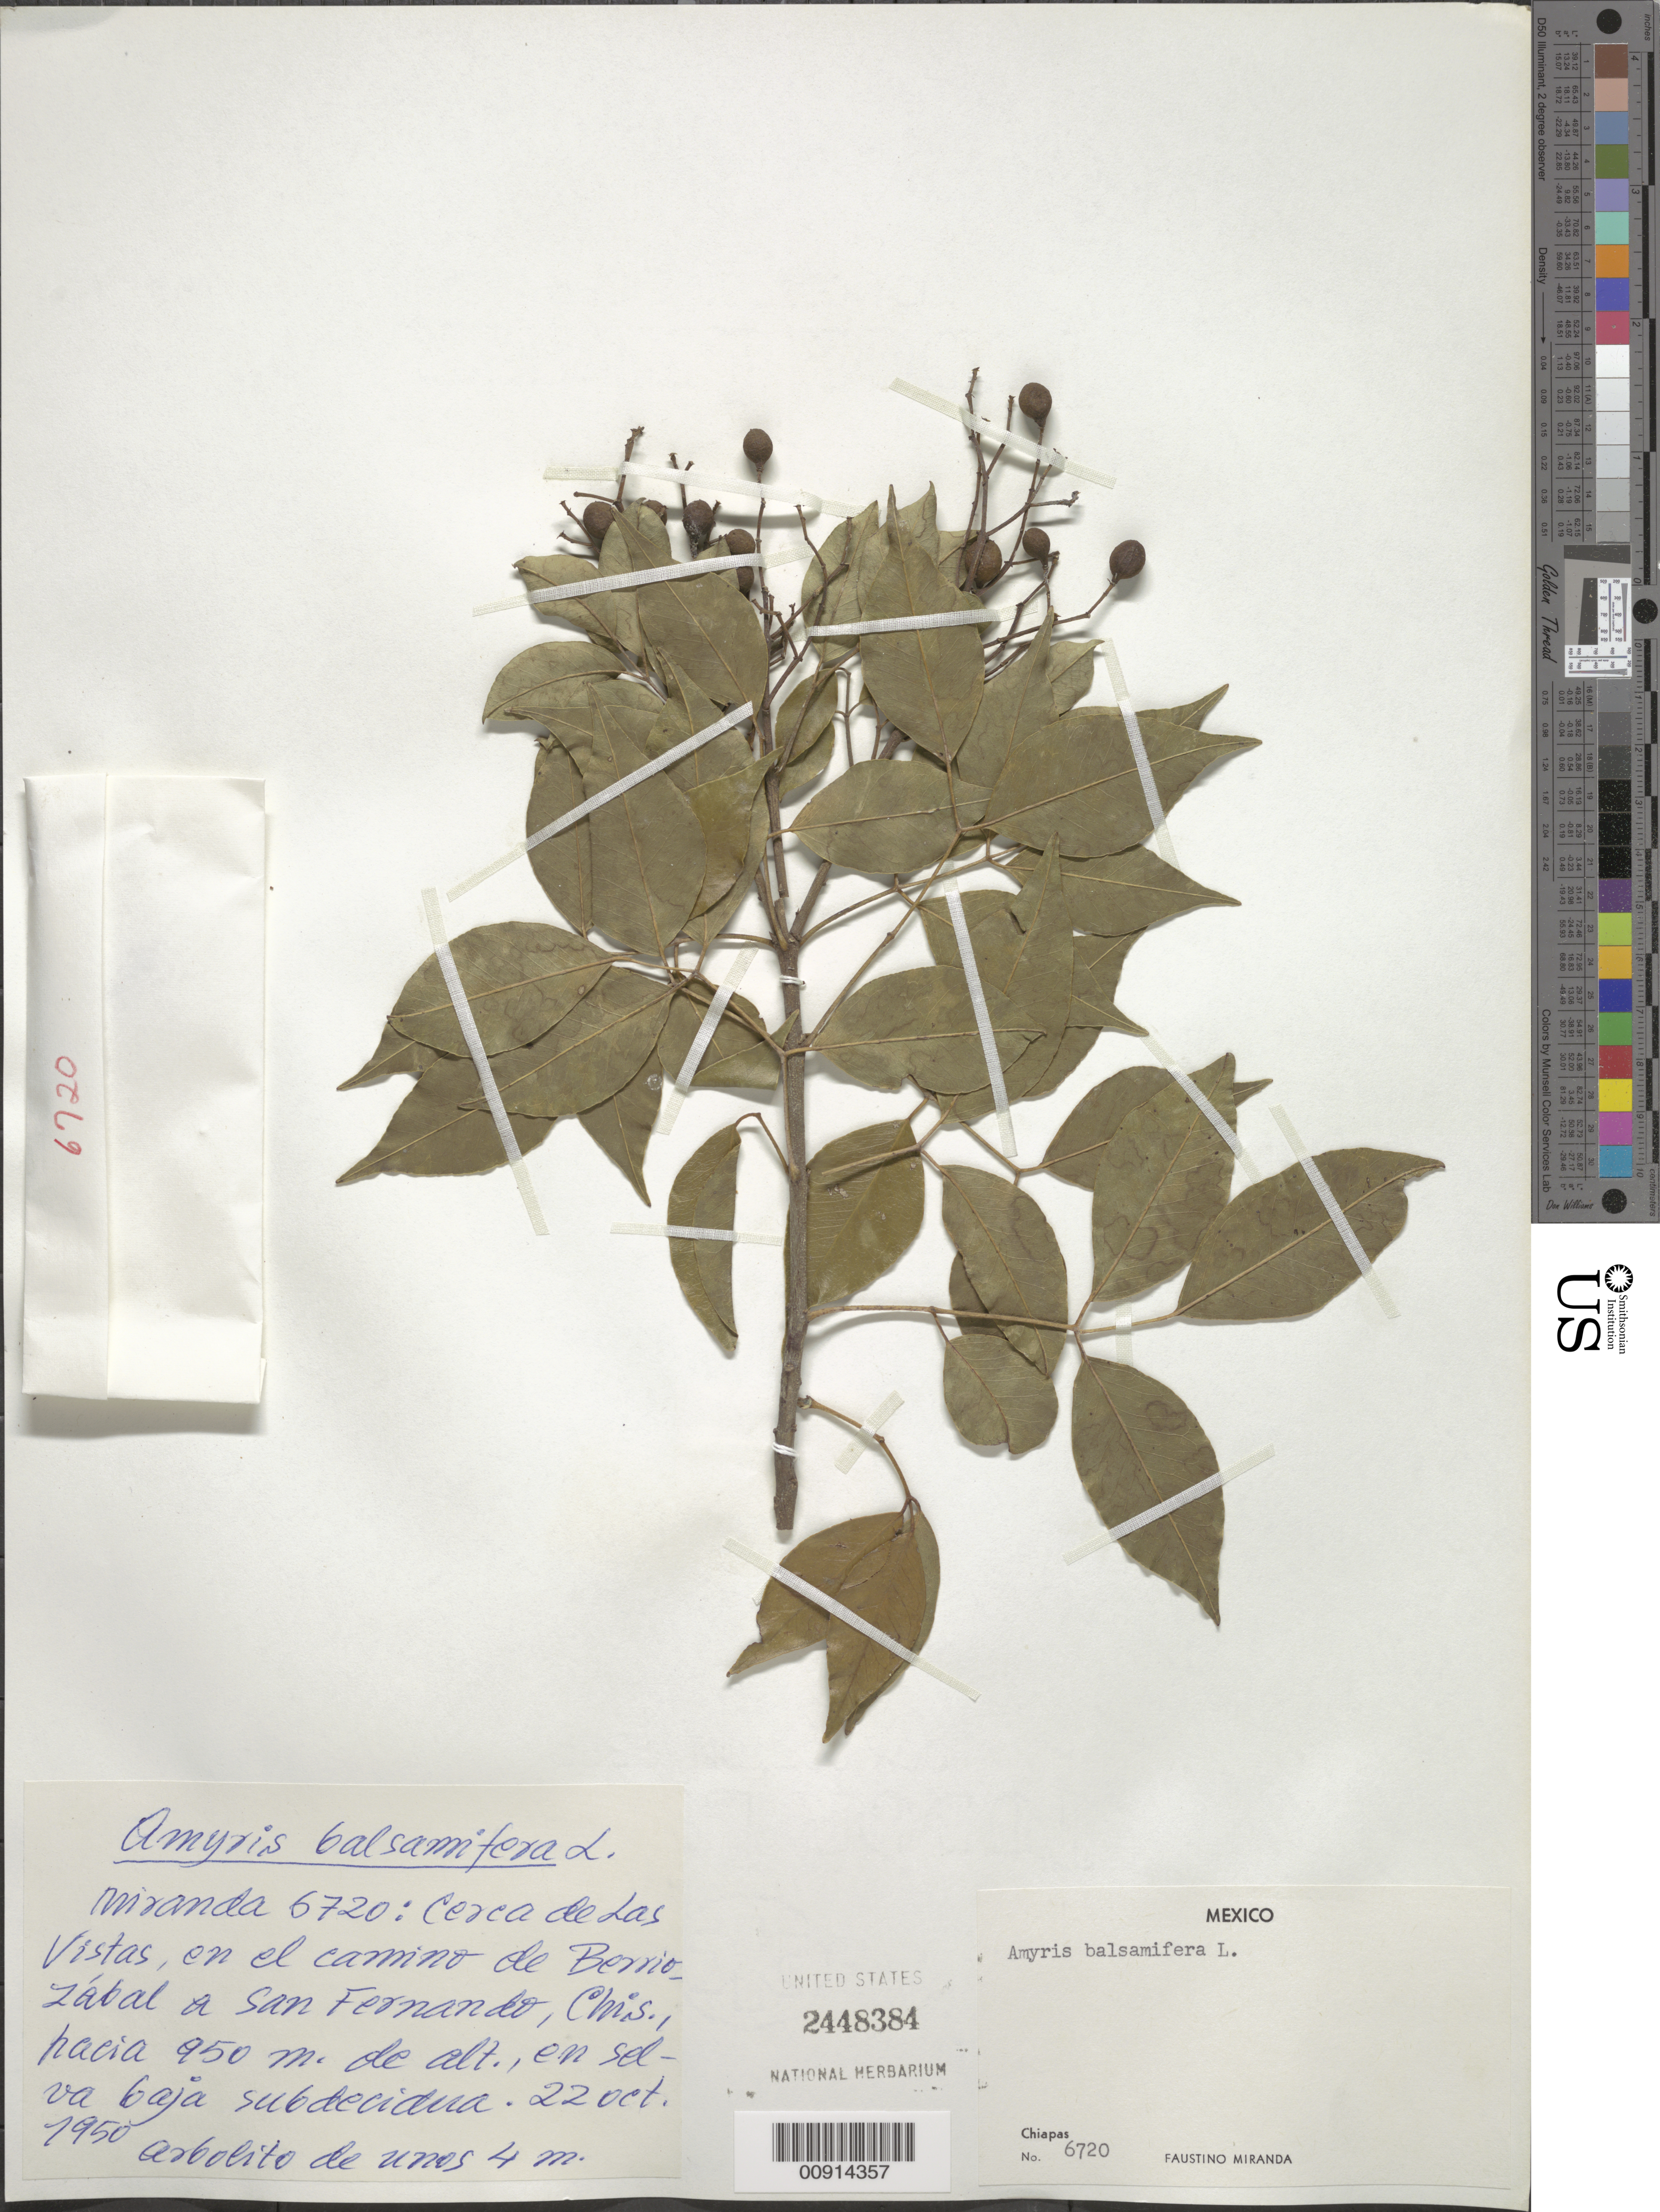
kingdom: Plantae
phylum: Tracheophyta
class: Magnoliopsida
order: Sapindales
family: Rutaceae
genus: Amyris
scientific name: Amyris balsamifera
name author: L.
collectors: Miranda G., F.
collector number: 6720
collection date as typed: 22 Oct 1950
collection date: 1950-10-22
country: Mexico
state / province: Chiapas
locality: Cerca de Las Vistas en el camino de Berriozábal a San Fernando, Chiapas.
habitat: En selva baja subdecidua.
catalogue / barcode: US 2448384